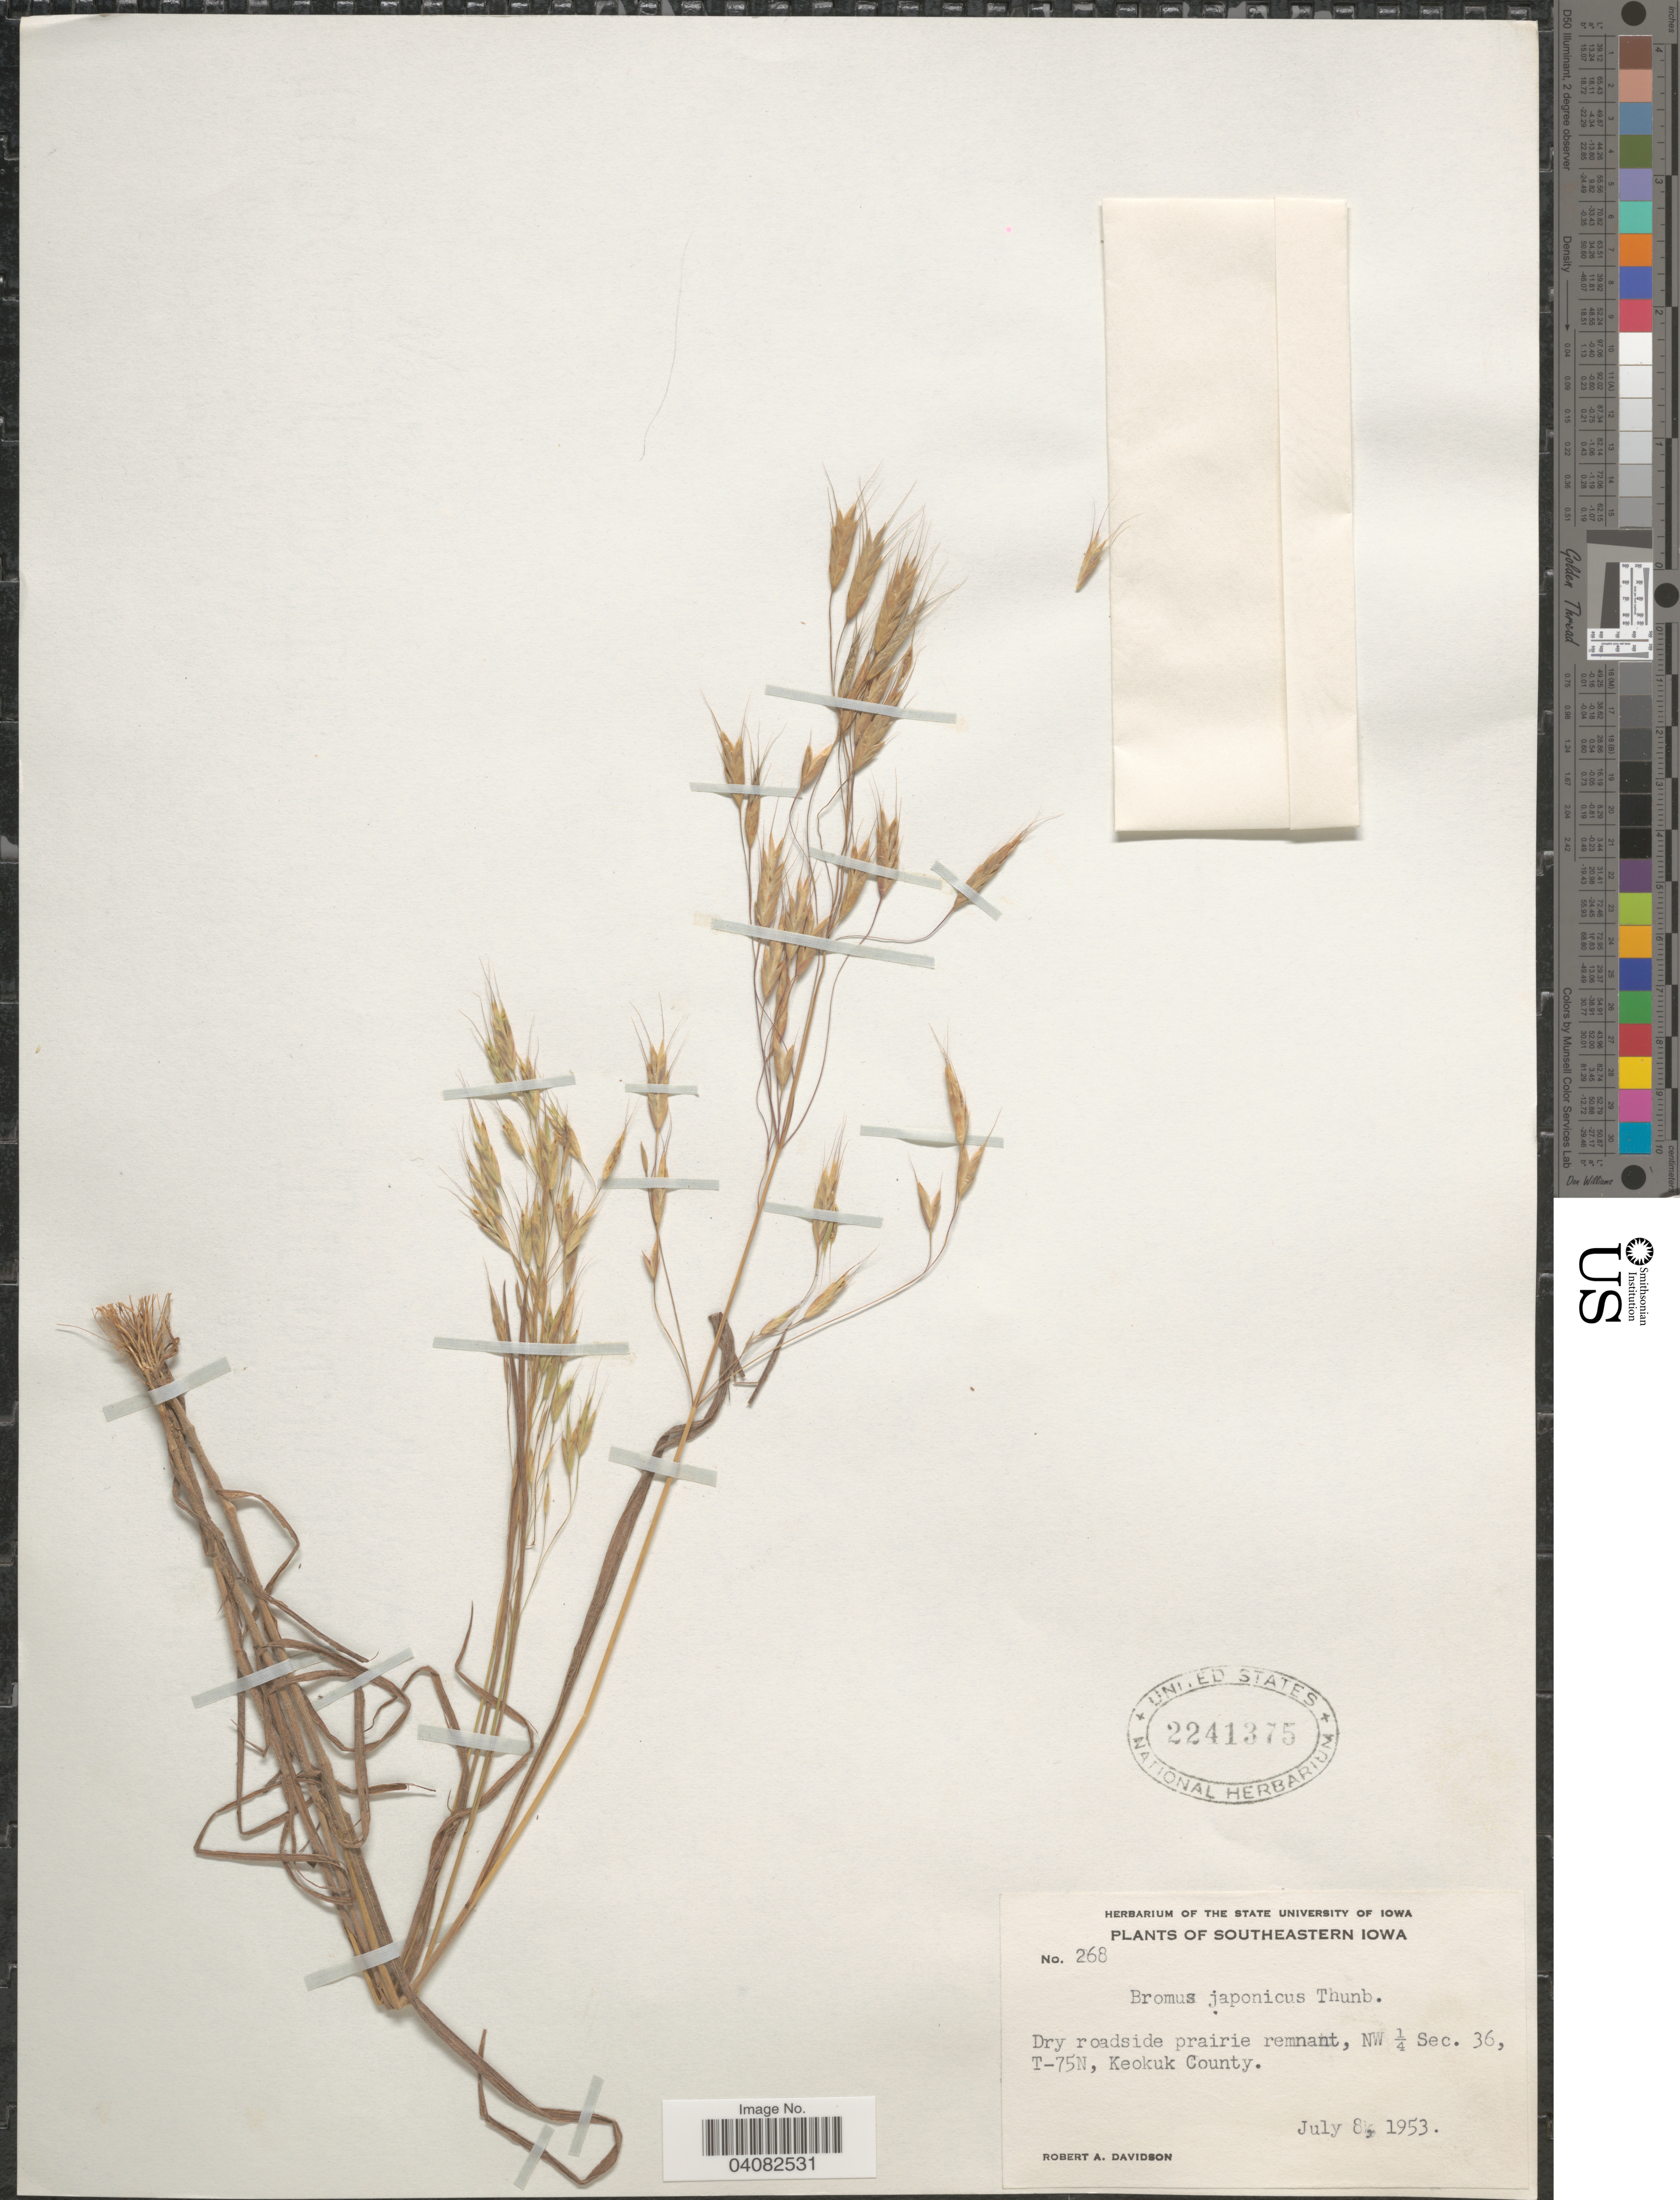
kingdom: Plantae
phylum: Tracheophyta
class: Liliopsida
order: Poales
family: Poaceae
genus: Bromus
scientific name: Bromus intermedius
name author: Gussone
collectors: R. A. Davidson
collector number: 268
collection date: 1953-07-08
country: United States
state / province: Iowa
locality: Southeastern Iowa. Dry roadside prairie remnant, NW 1/4 Sec. 36, T-75N, Keokuk County.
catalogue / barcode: US 2241375